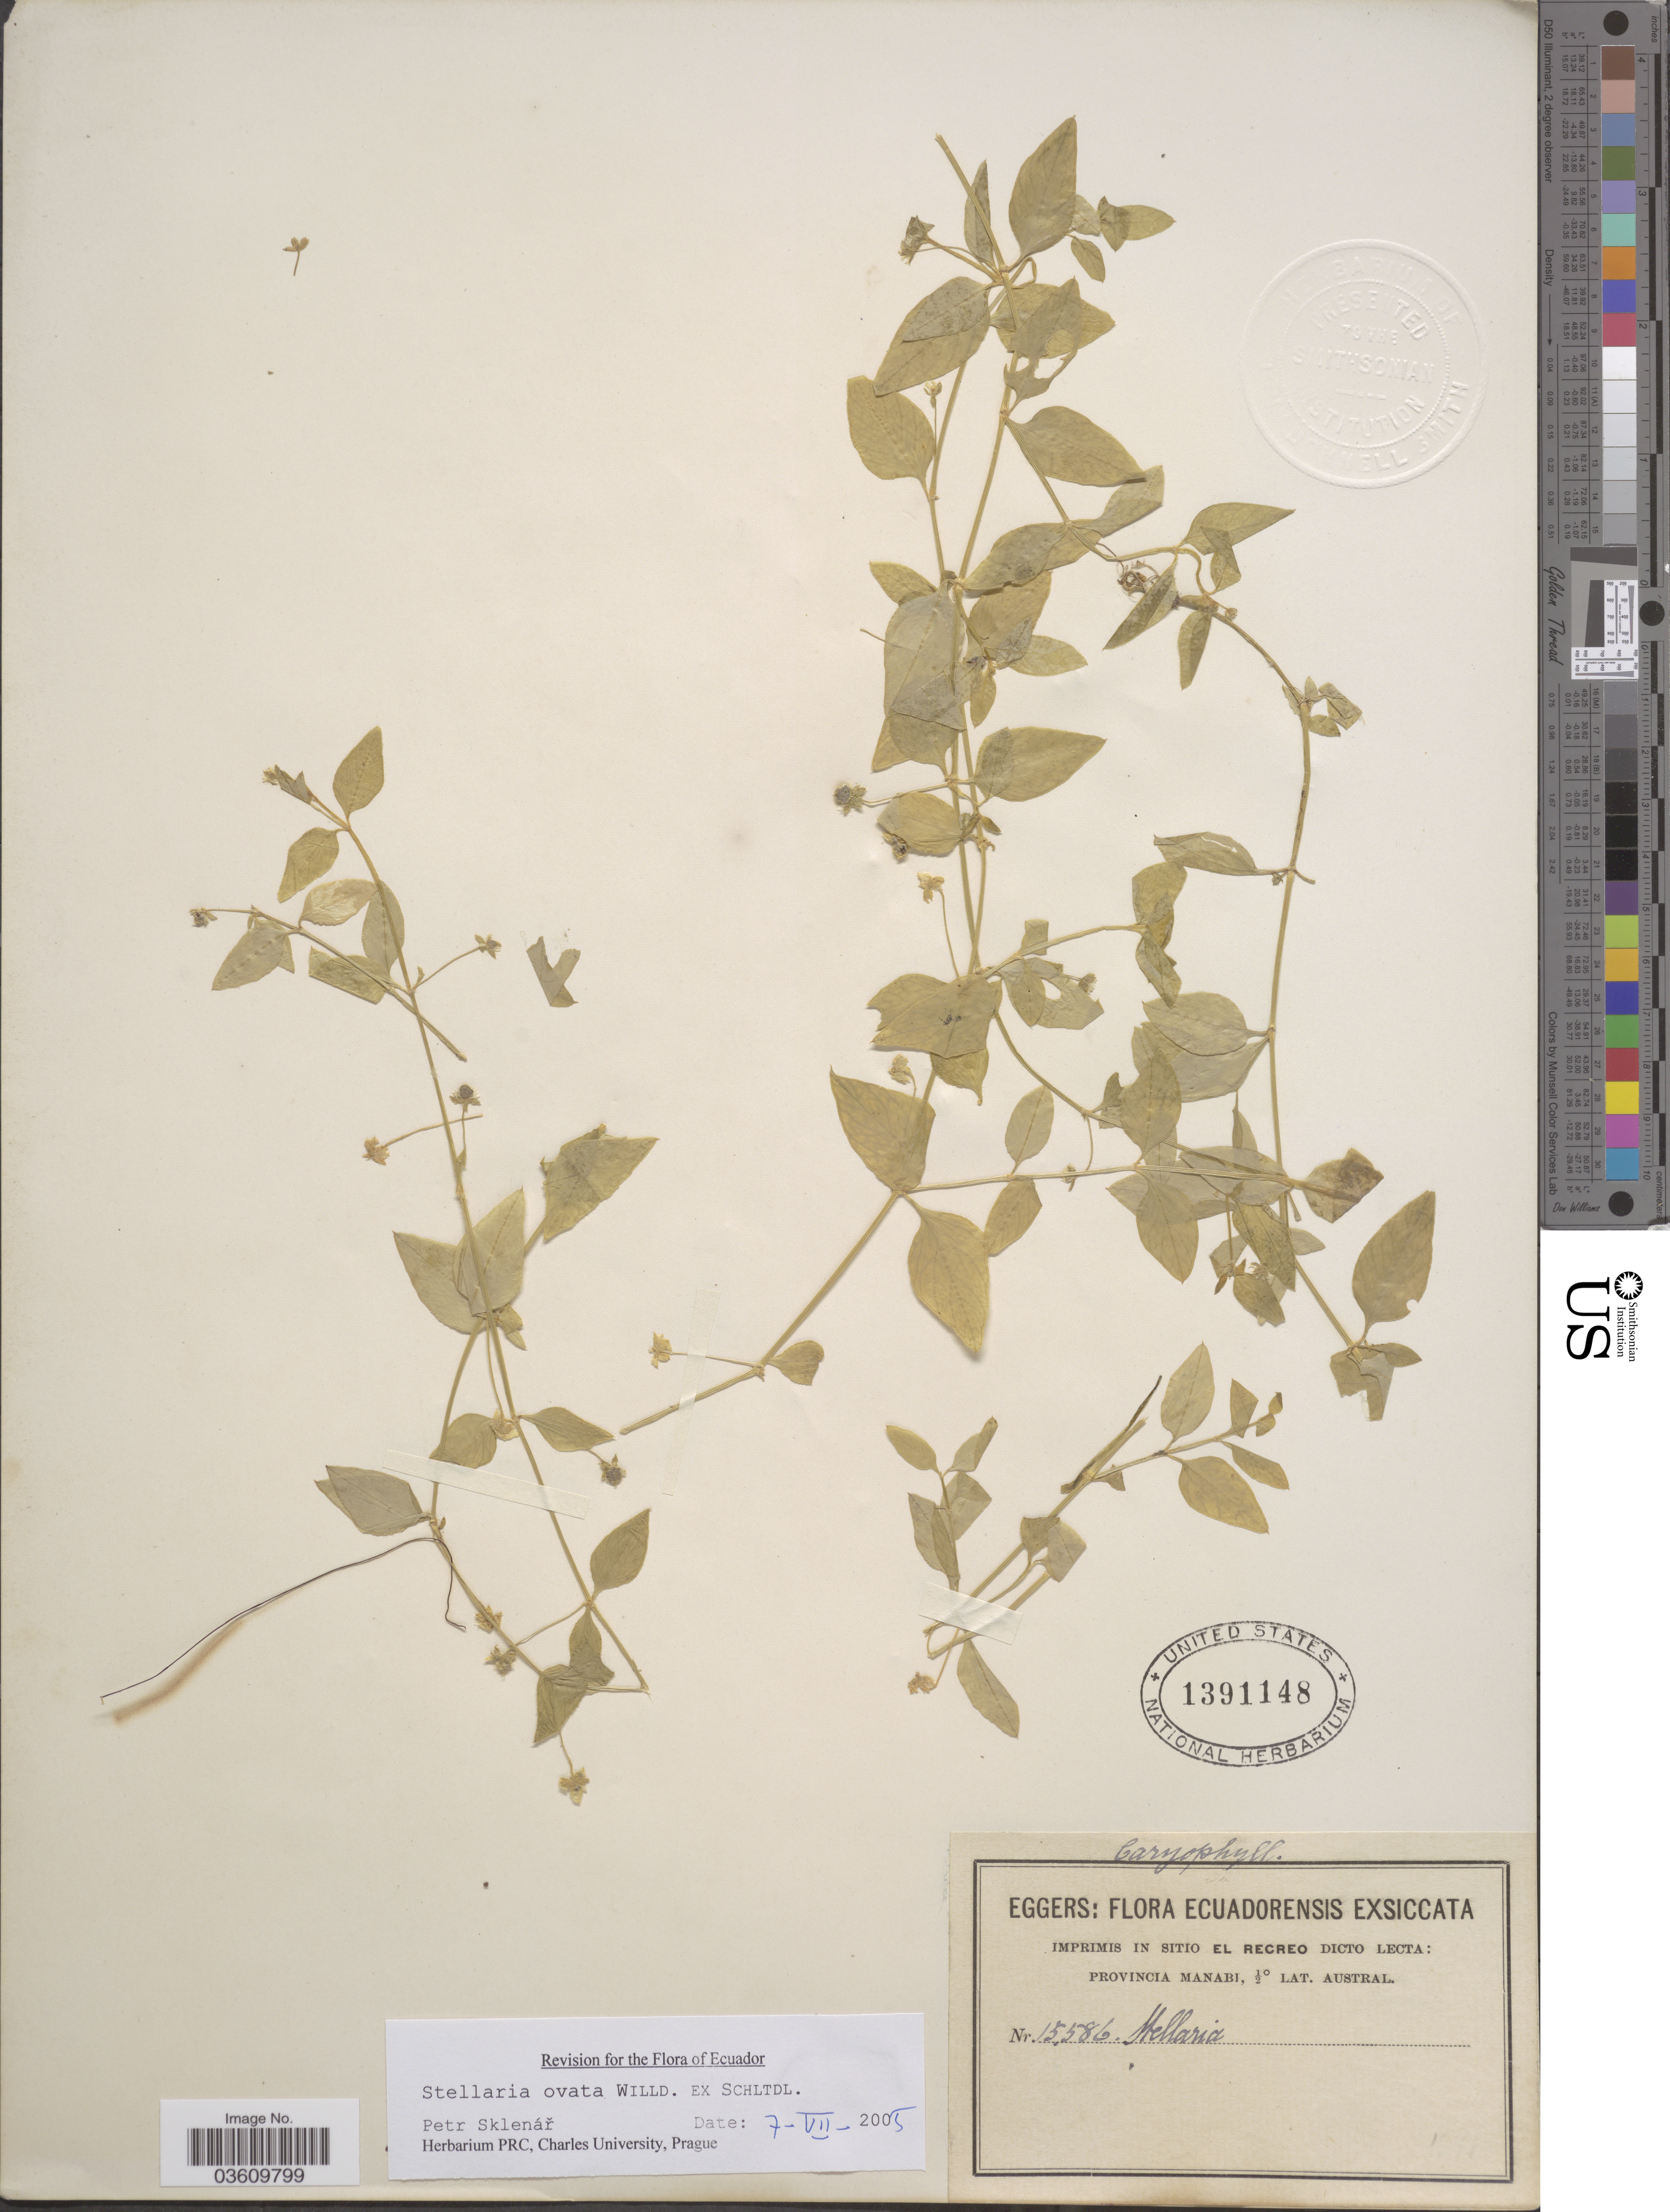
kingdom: Plantae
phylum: Tracheophyta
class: Magnoliopsida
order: Caryophyllales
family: Caryophyllaceae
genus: Stellaria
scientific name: Stellaria ovata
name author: Willd.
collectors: -. Eggers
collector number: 15586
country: Ecuador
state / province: Manabí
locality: Imprimis in sitio El Recreo dicto Lecta.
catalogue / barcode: US 1391148